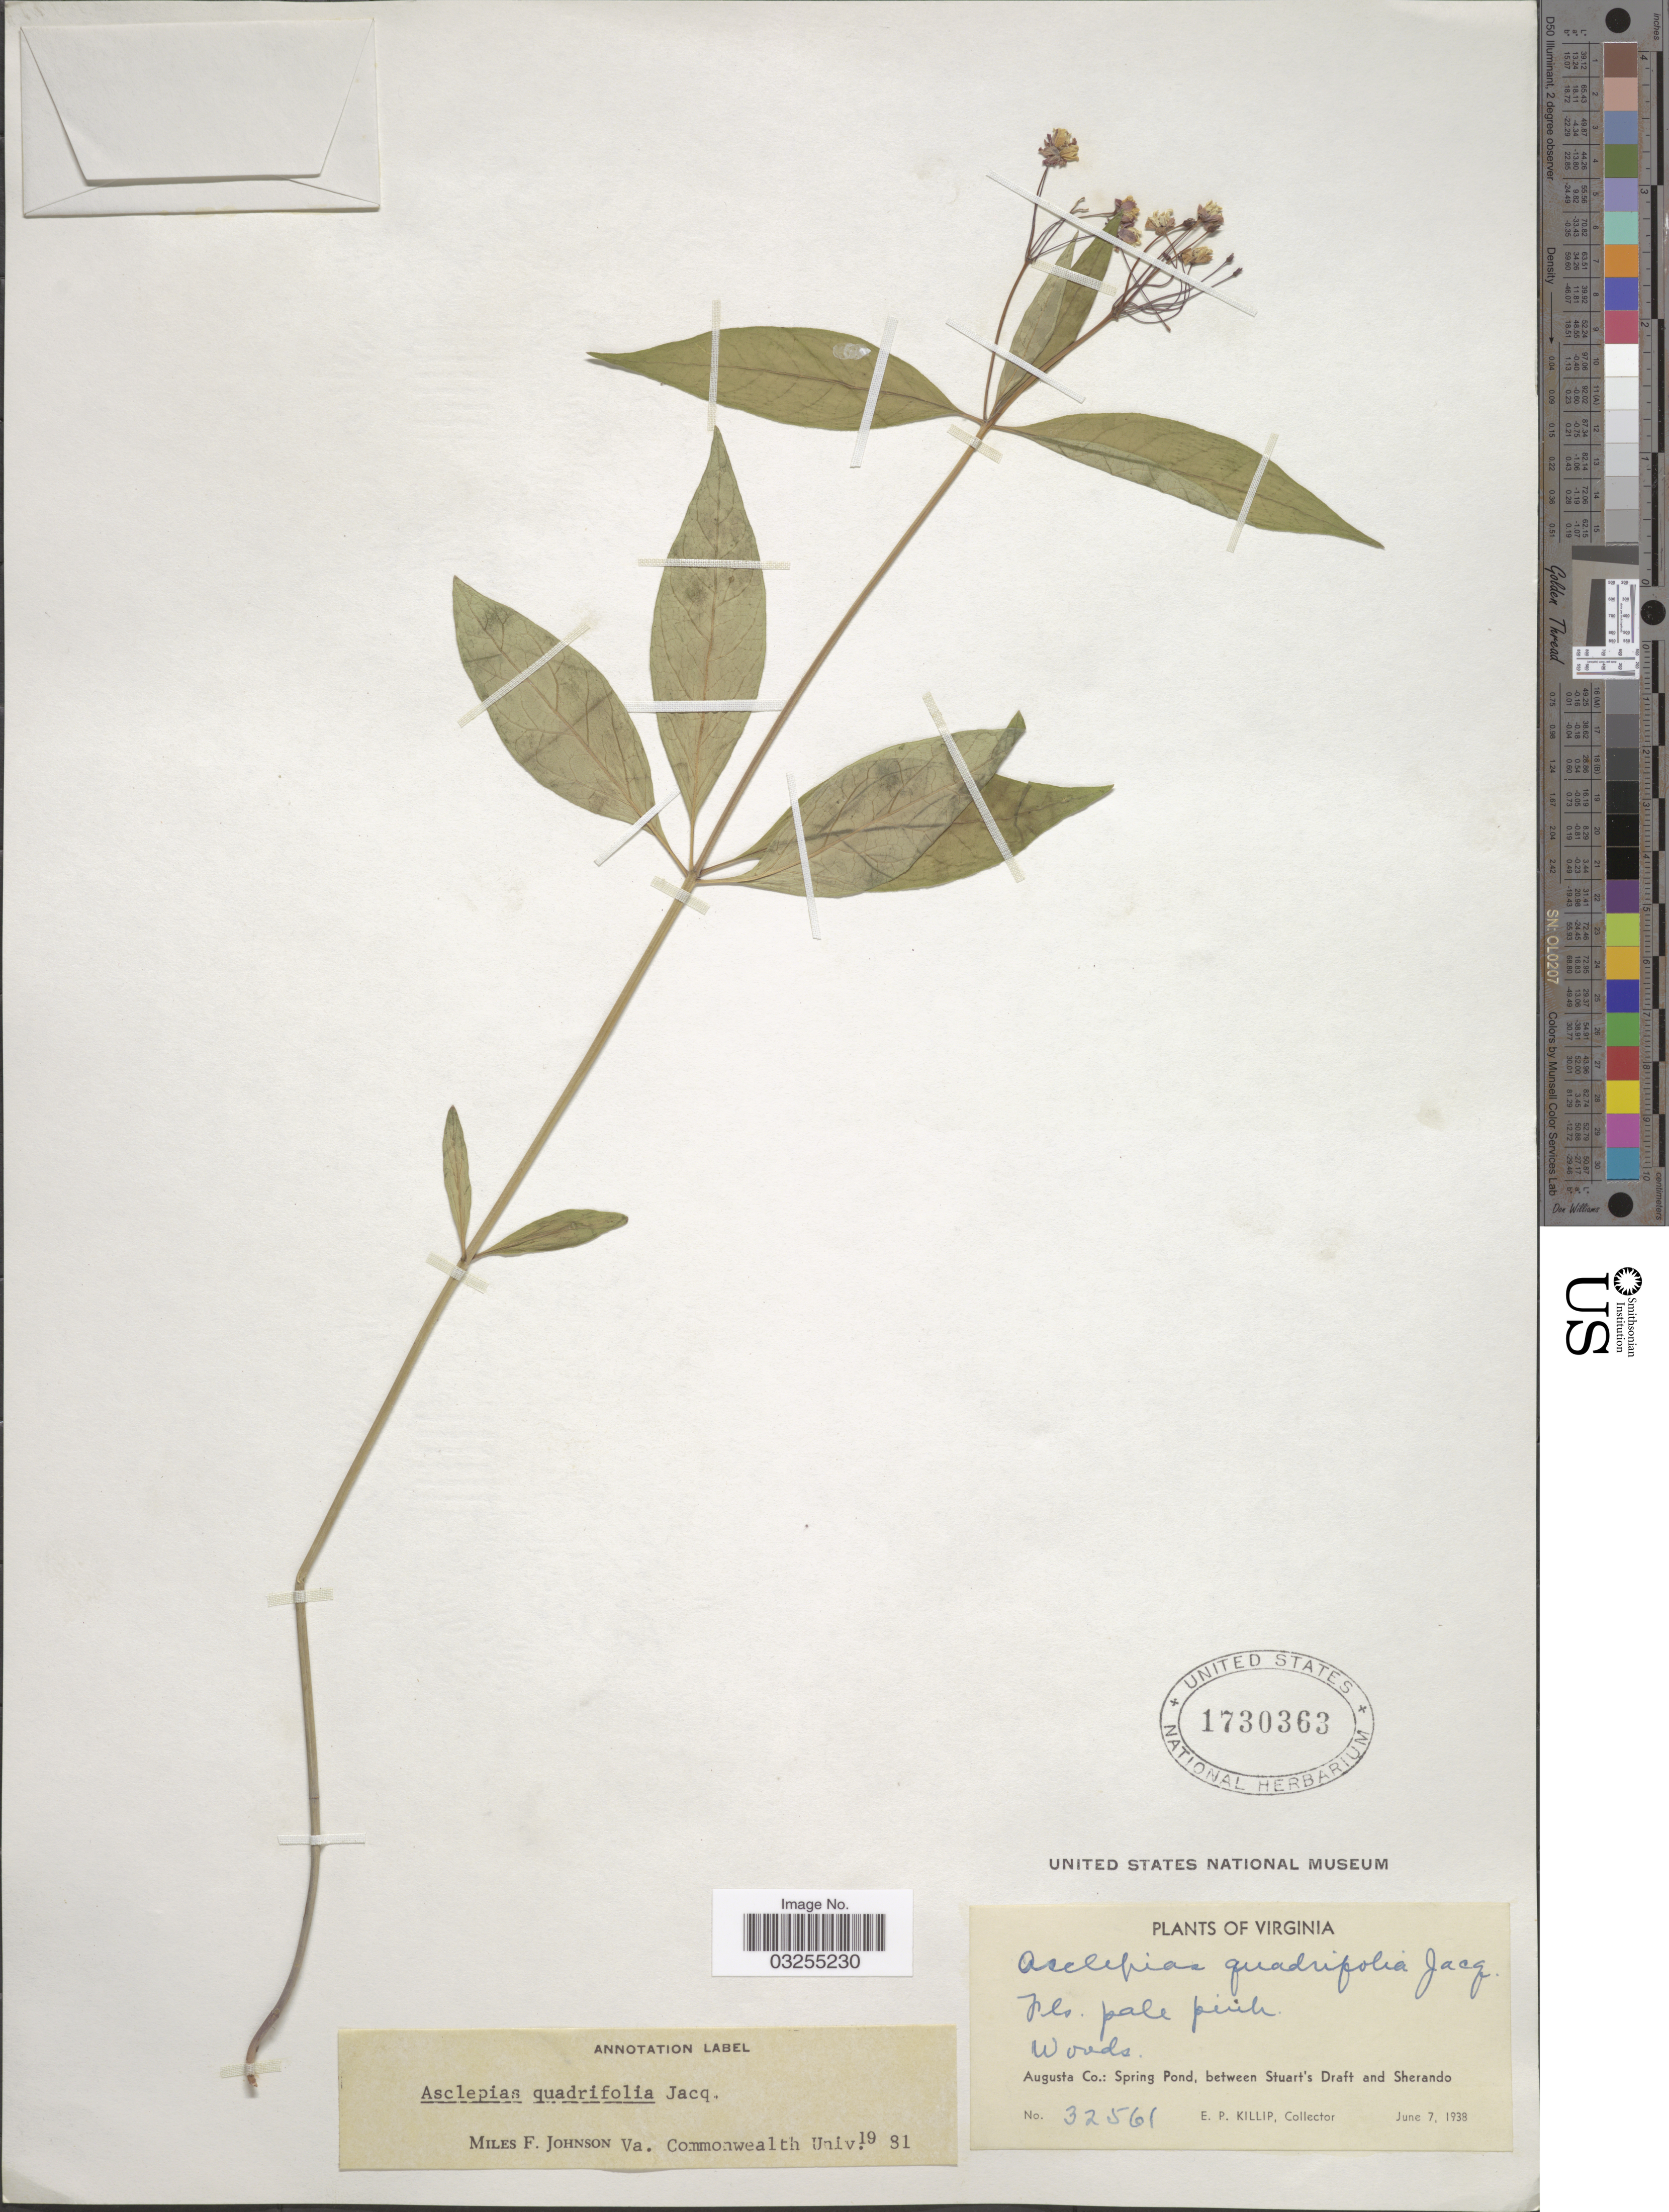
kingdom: Plantae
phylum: Tracheophyta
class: Magnoliopsida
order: Gentianales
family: Apocynaceae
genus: Asclepias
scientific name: Asclepias quadrifolia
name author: Jacq.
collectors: E. P. Killip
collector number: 32561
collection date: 1938-06-07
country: United States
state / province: Virginia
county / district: Augusta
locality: Augusta Co.: Spring Pond, between Stuart's Draft and Sherando.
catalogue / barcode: US 1730363